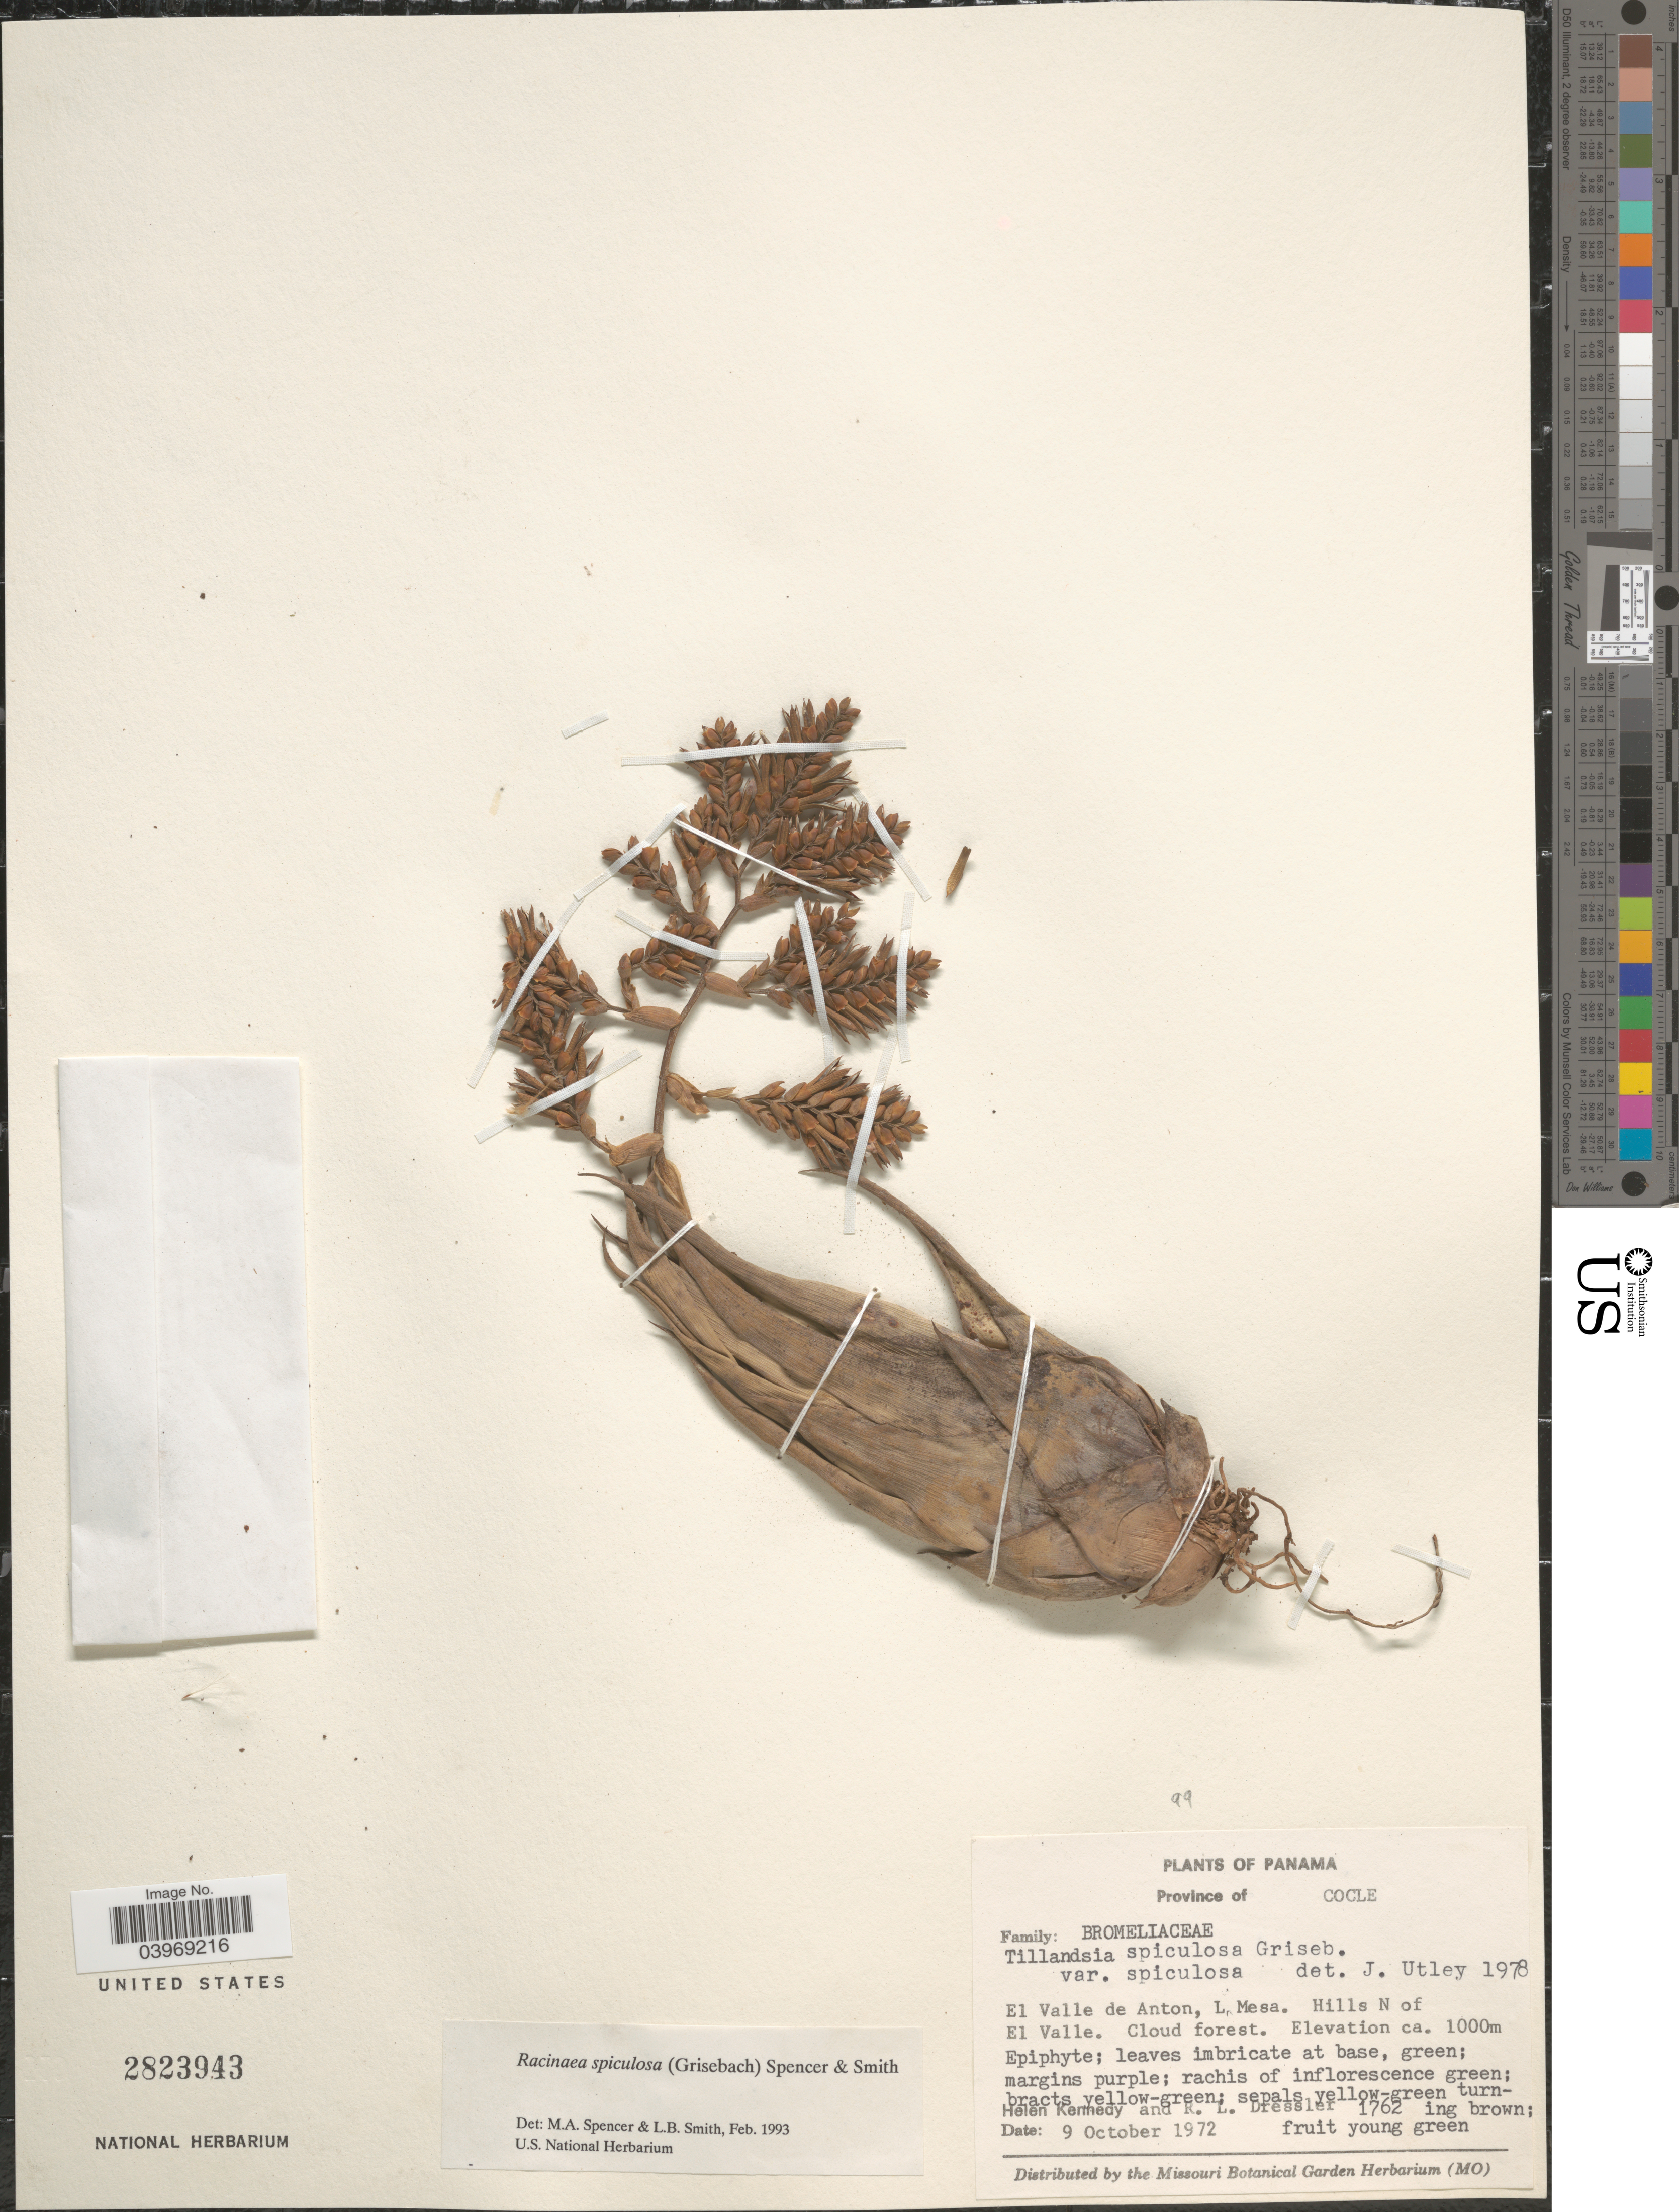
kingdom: Plantae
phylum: Tracheophyta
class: Liliopsida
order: Poales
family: Bromeliaceae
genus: Racinaea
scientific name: Racinaea spiculosa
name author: (Griseb.) M.A. Spencer & L.B. Sm.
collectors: H. Kennedy & R. Dressler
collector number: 1762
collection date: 1972-10-09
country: Panama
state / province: Cocle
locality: El Valle de Anton, L. Mesa. Hills N of El Valle.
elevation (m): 1000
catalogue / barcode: US 2823943